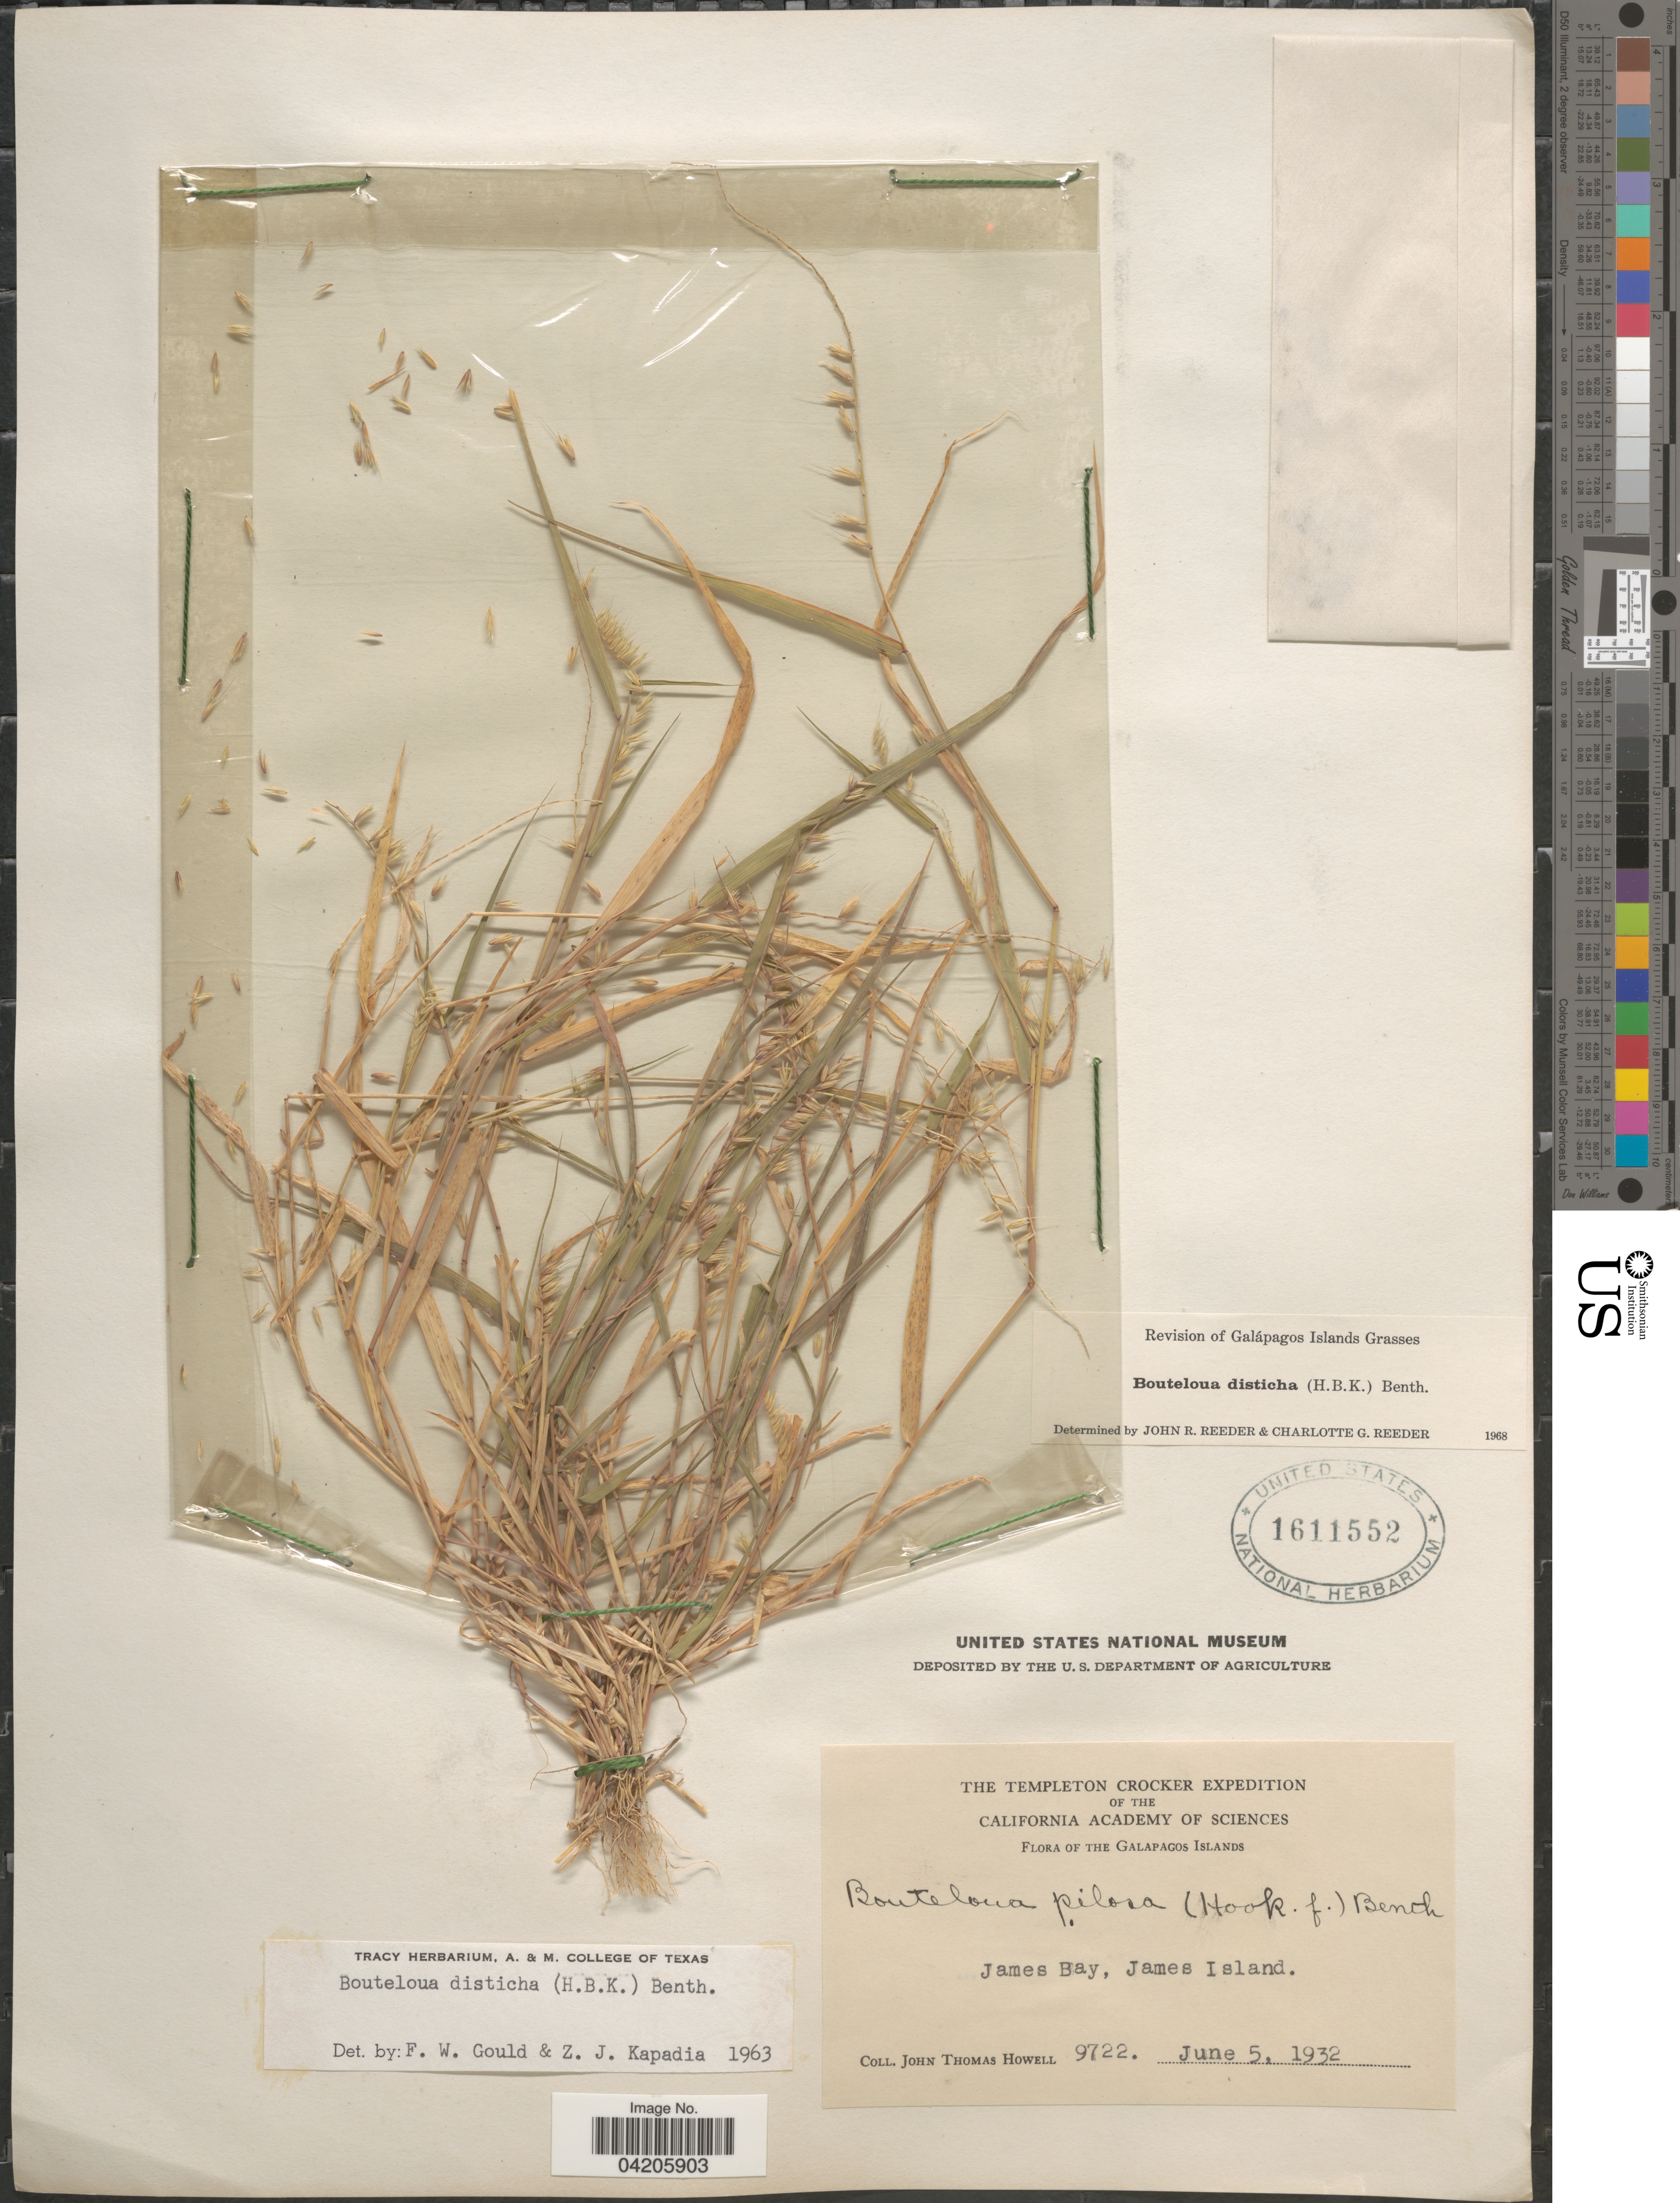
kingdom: Plantae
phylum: Tracheophyta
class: Liliopsida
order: Poales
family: Poaceae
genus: Bouteloua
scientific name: Bouteloua disticha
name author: (Kunth) Benth.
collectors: J. T. Howell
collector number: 9722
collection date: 1932-06-05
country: Ecuador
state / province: Colón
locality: The Templeton Crocker Expedition. Galapagos Islands. James Bay, James Island.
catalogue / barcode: US 1611552